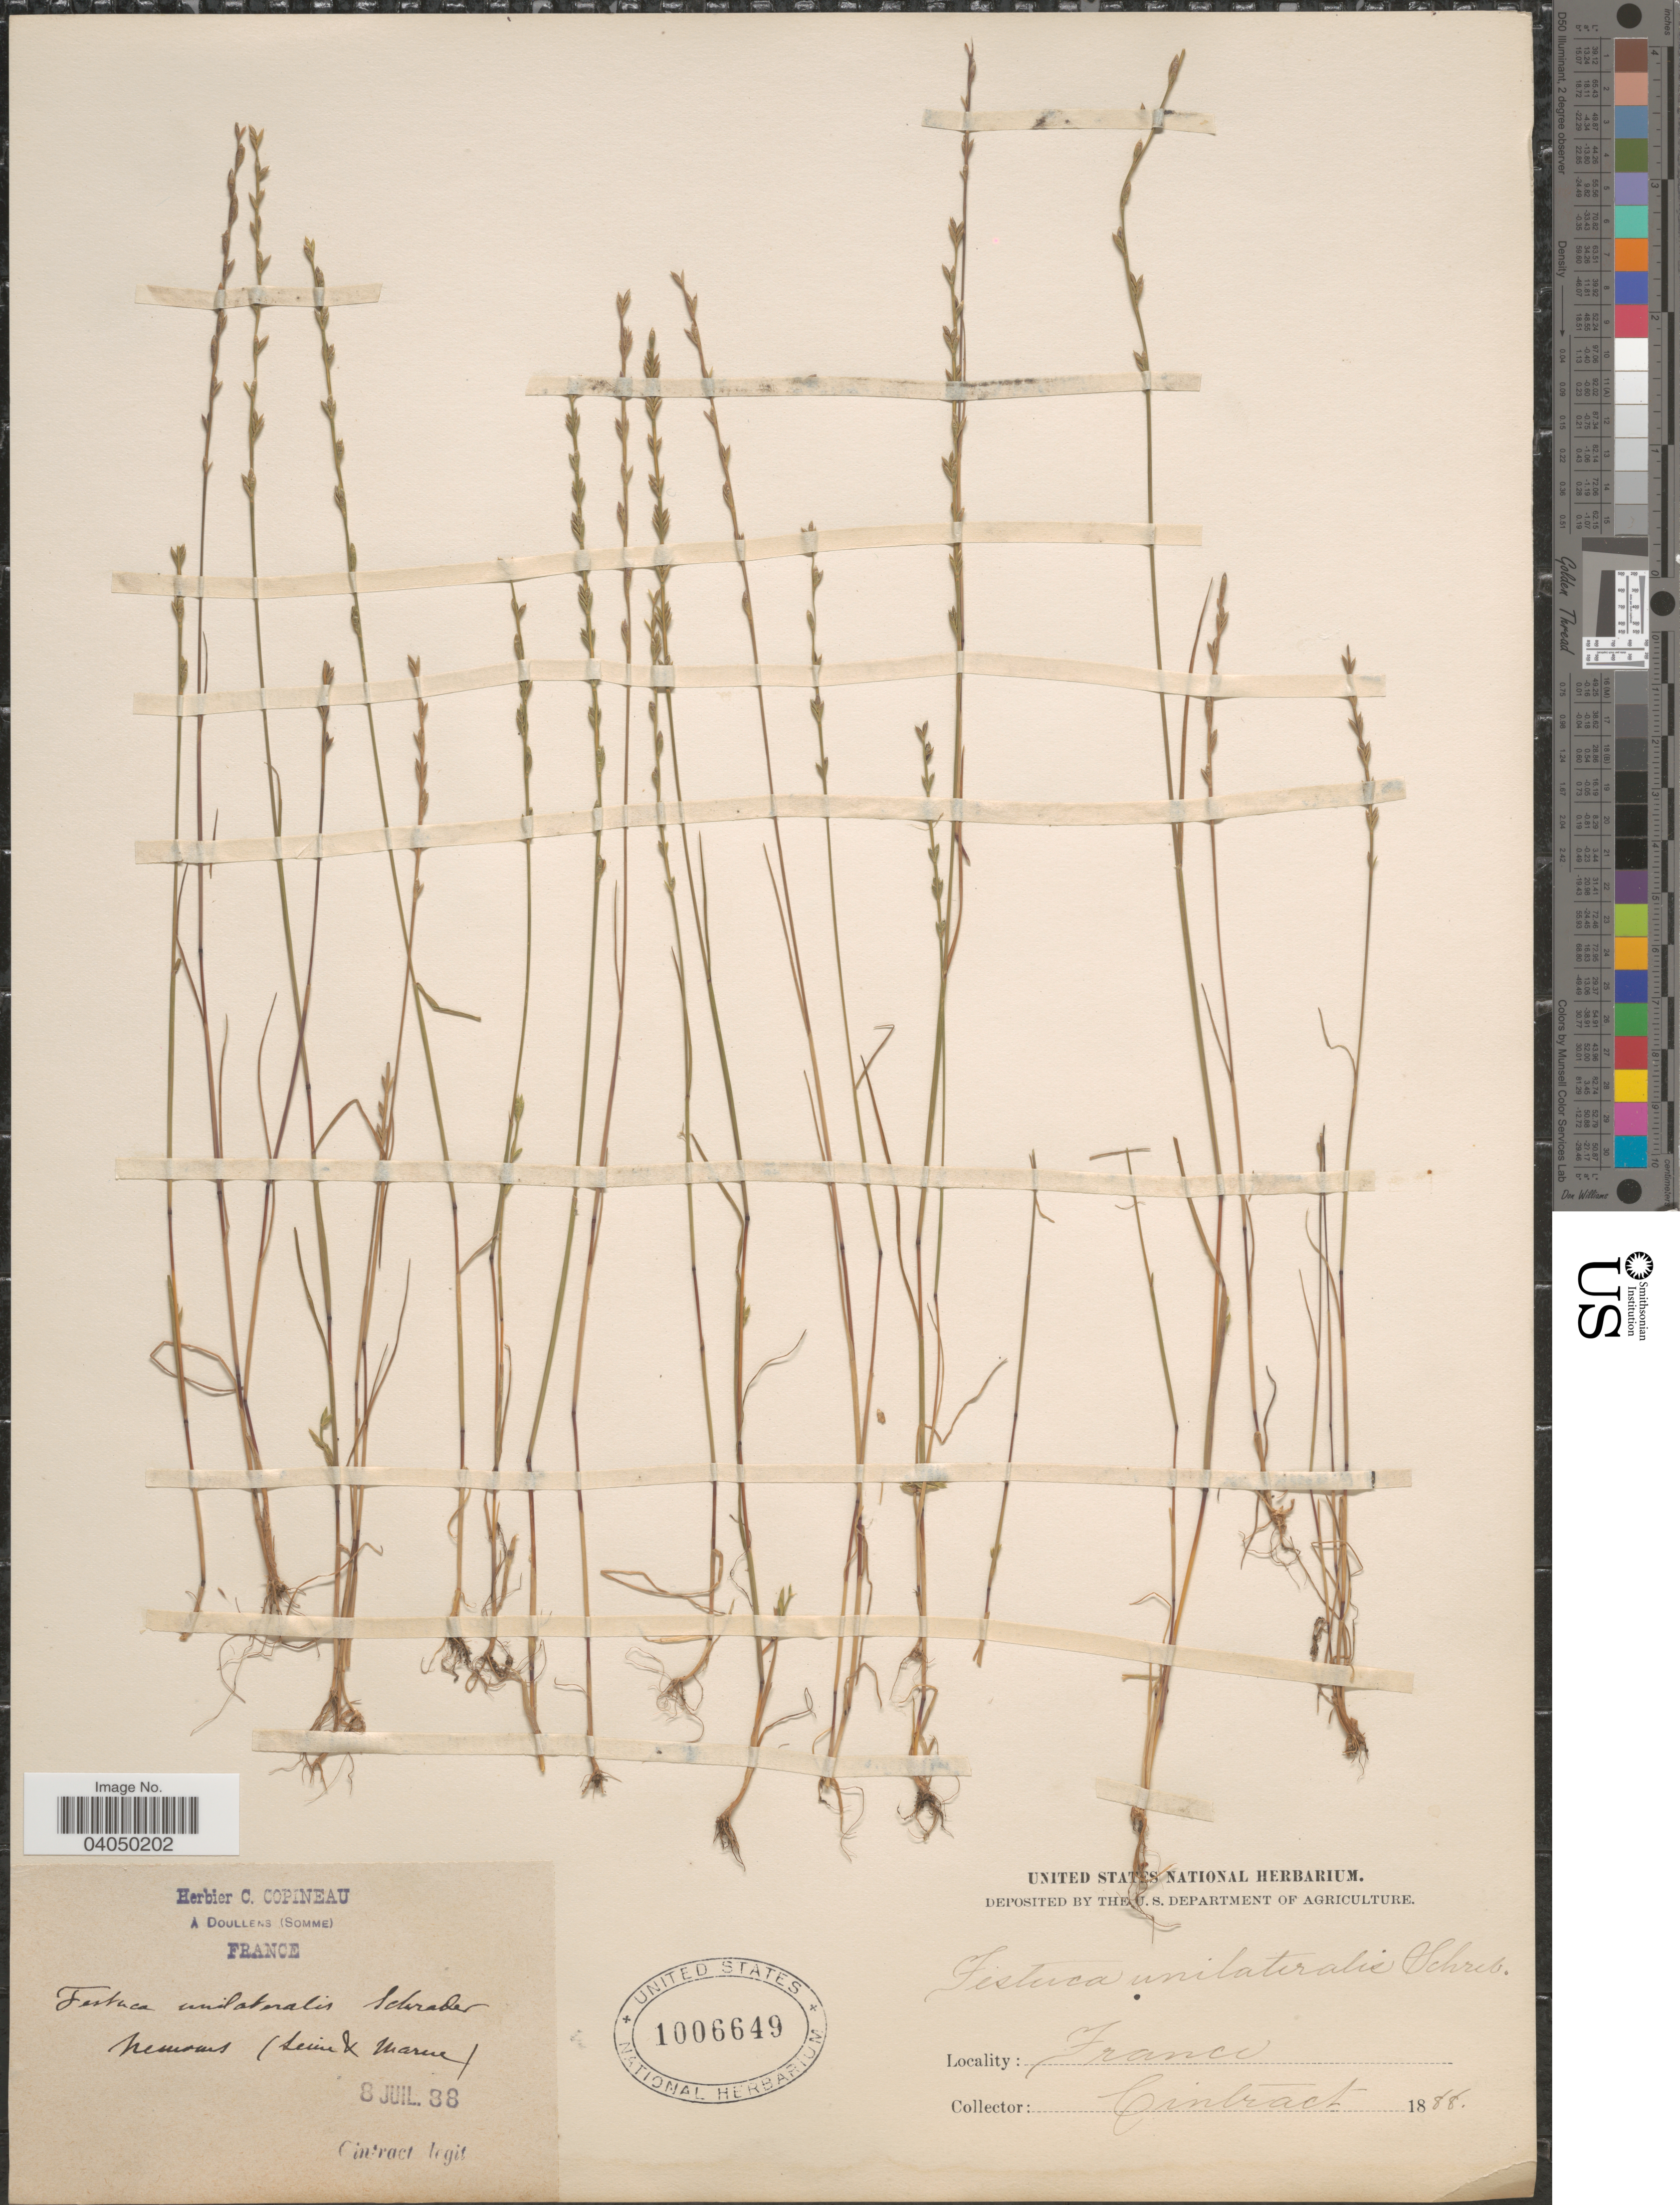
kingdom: Plantae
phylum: Tracheophyta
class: Liliopsida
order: Poales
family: Poaceae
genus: Festuca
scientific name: Festuca unilateralis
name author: Schrad.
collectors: Cintract, --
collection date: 1888-07-08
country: France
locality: Nemours (Seine & Marne).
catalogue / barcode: US 1006649